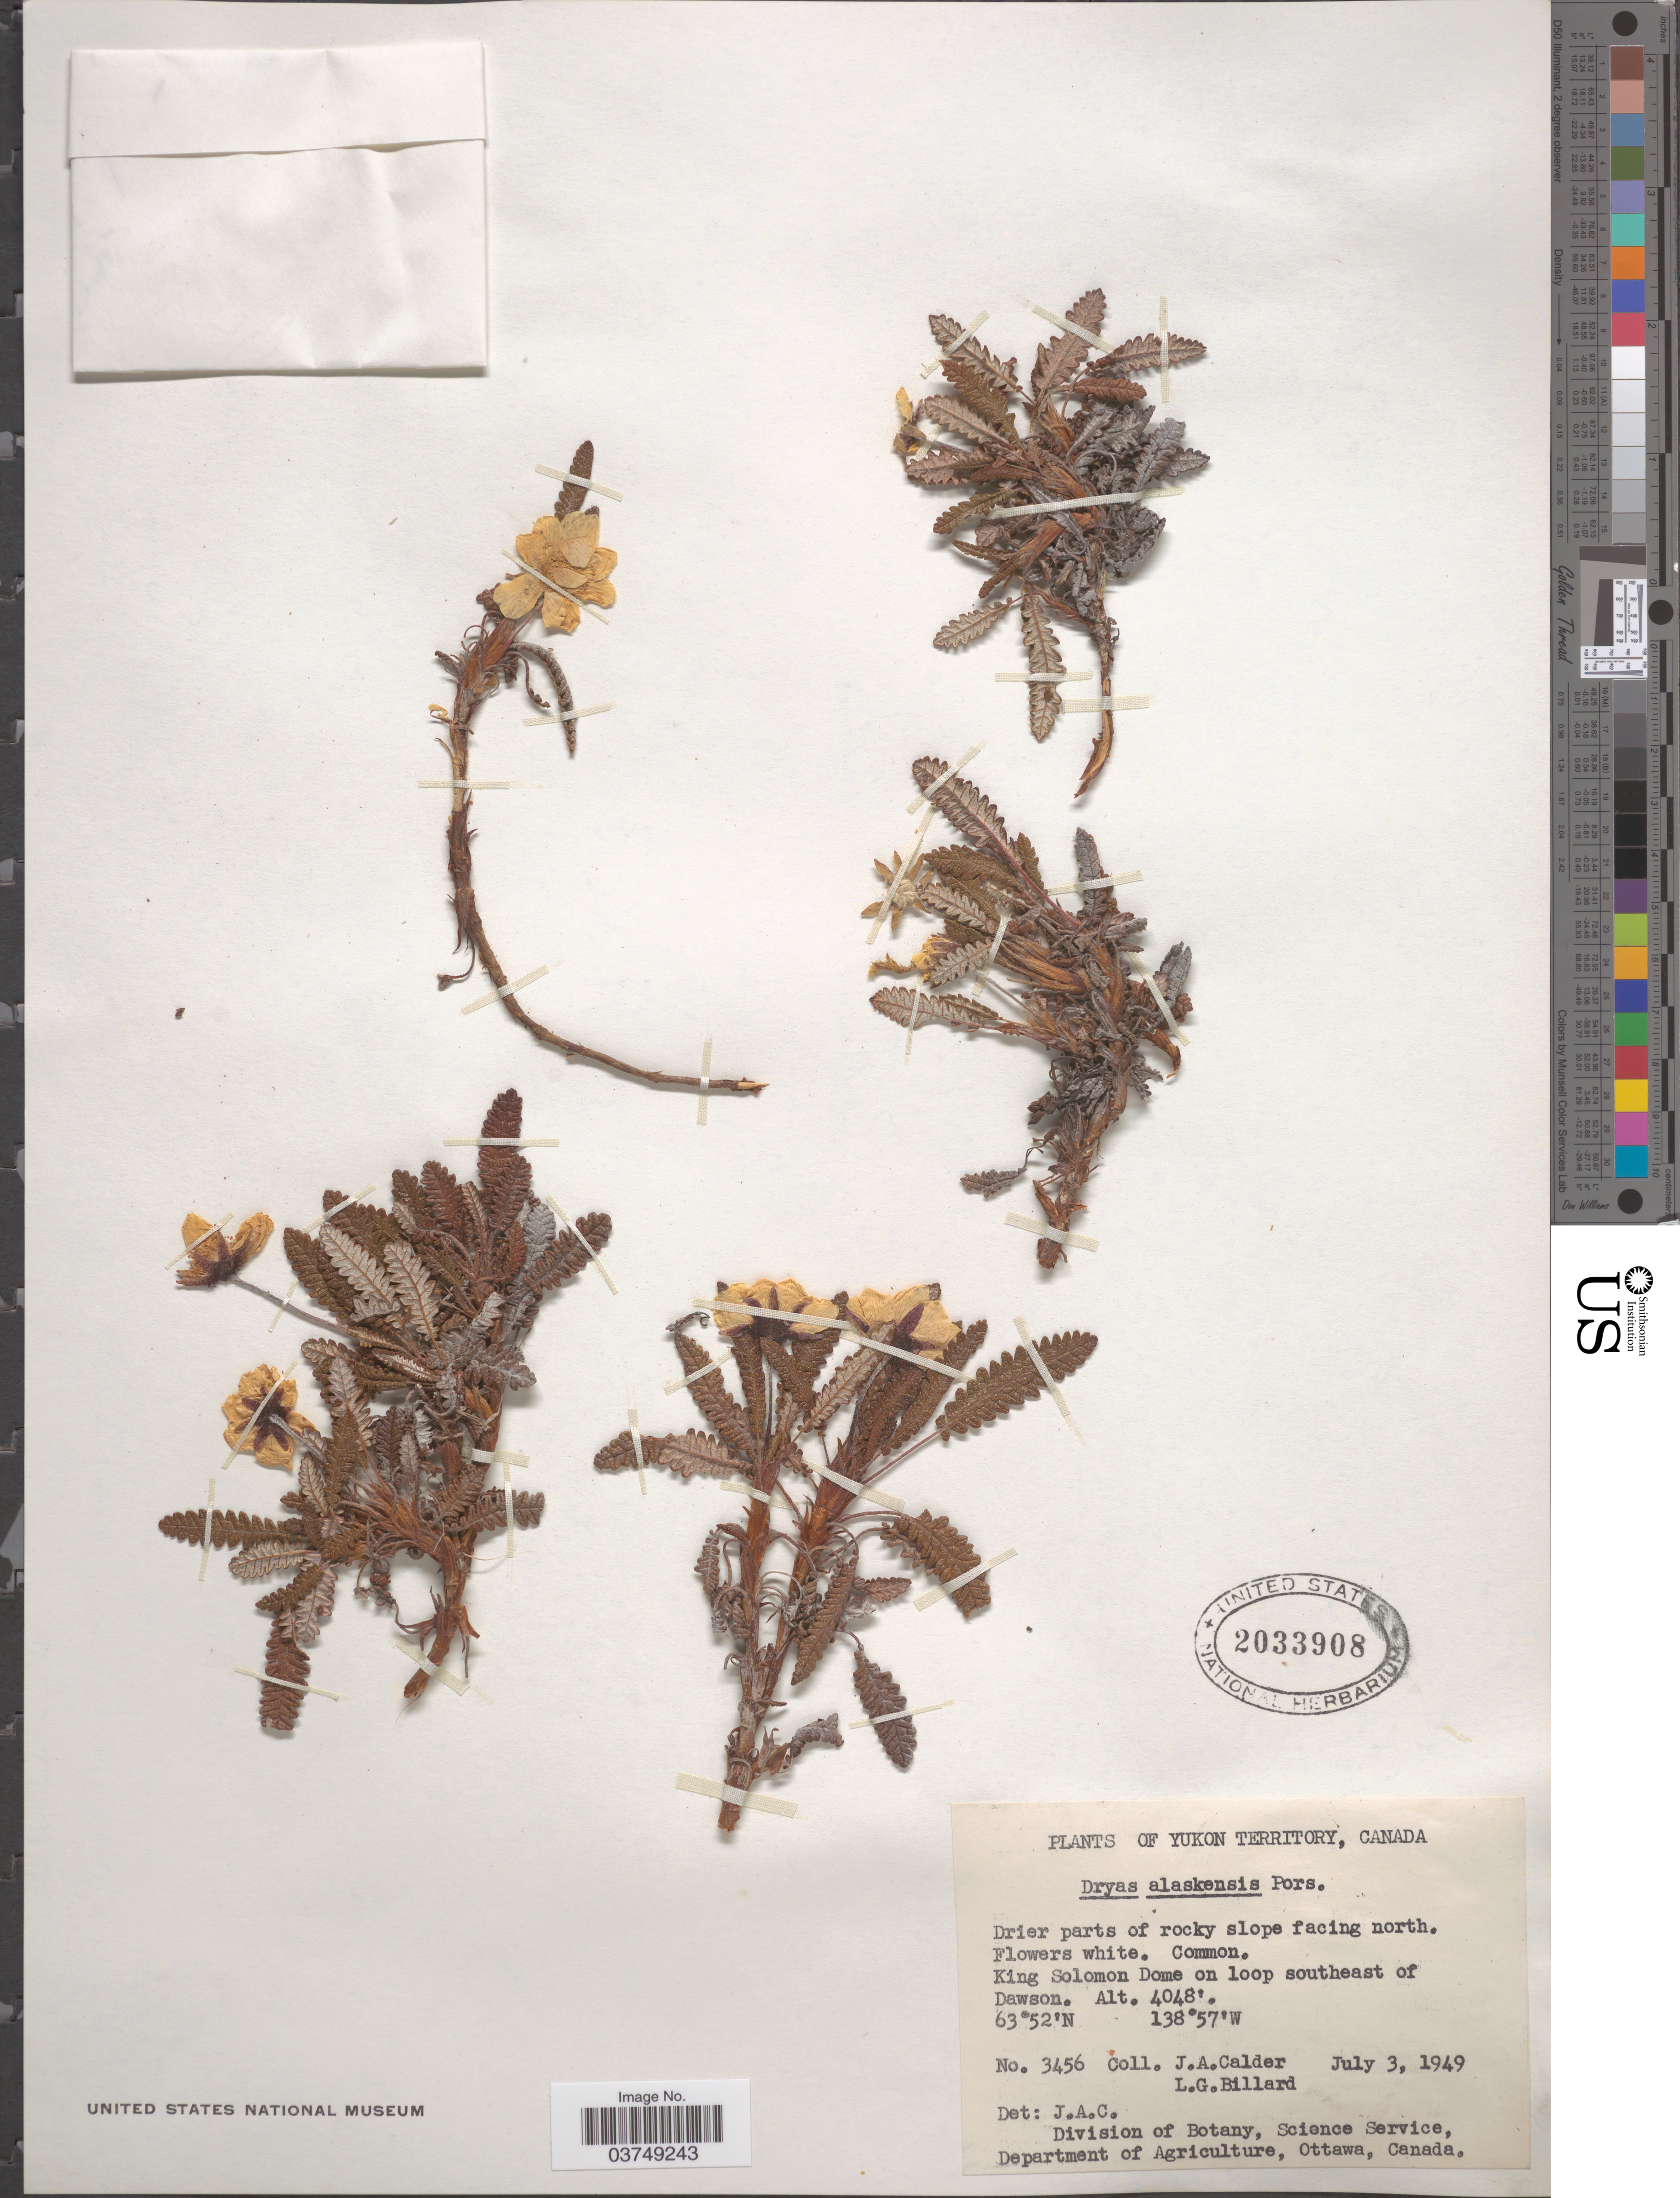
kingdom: Plantae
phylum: Tracheophyta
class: Magnoliopsida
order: Rosales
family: Rosaceae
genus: Dryas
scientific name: Dryas alaskensis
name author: A.E. Porsild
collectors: J. A. Calder & L. Billard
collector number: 3456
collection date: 1949-07-03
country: Canada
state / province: Yukon Territory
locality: King Solomon Dome on loop southeast of Dawson.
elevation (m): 1234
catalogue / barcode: US 2033908